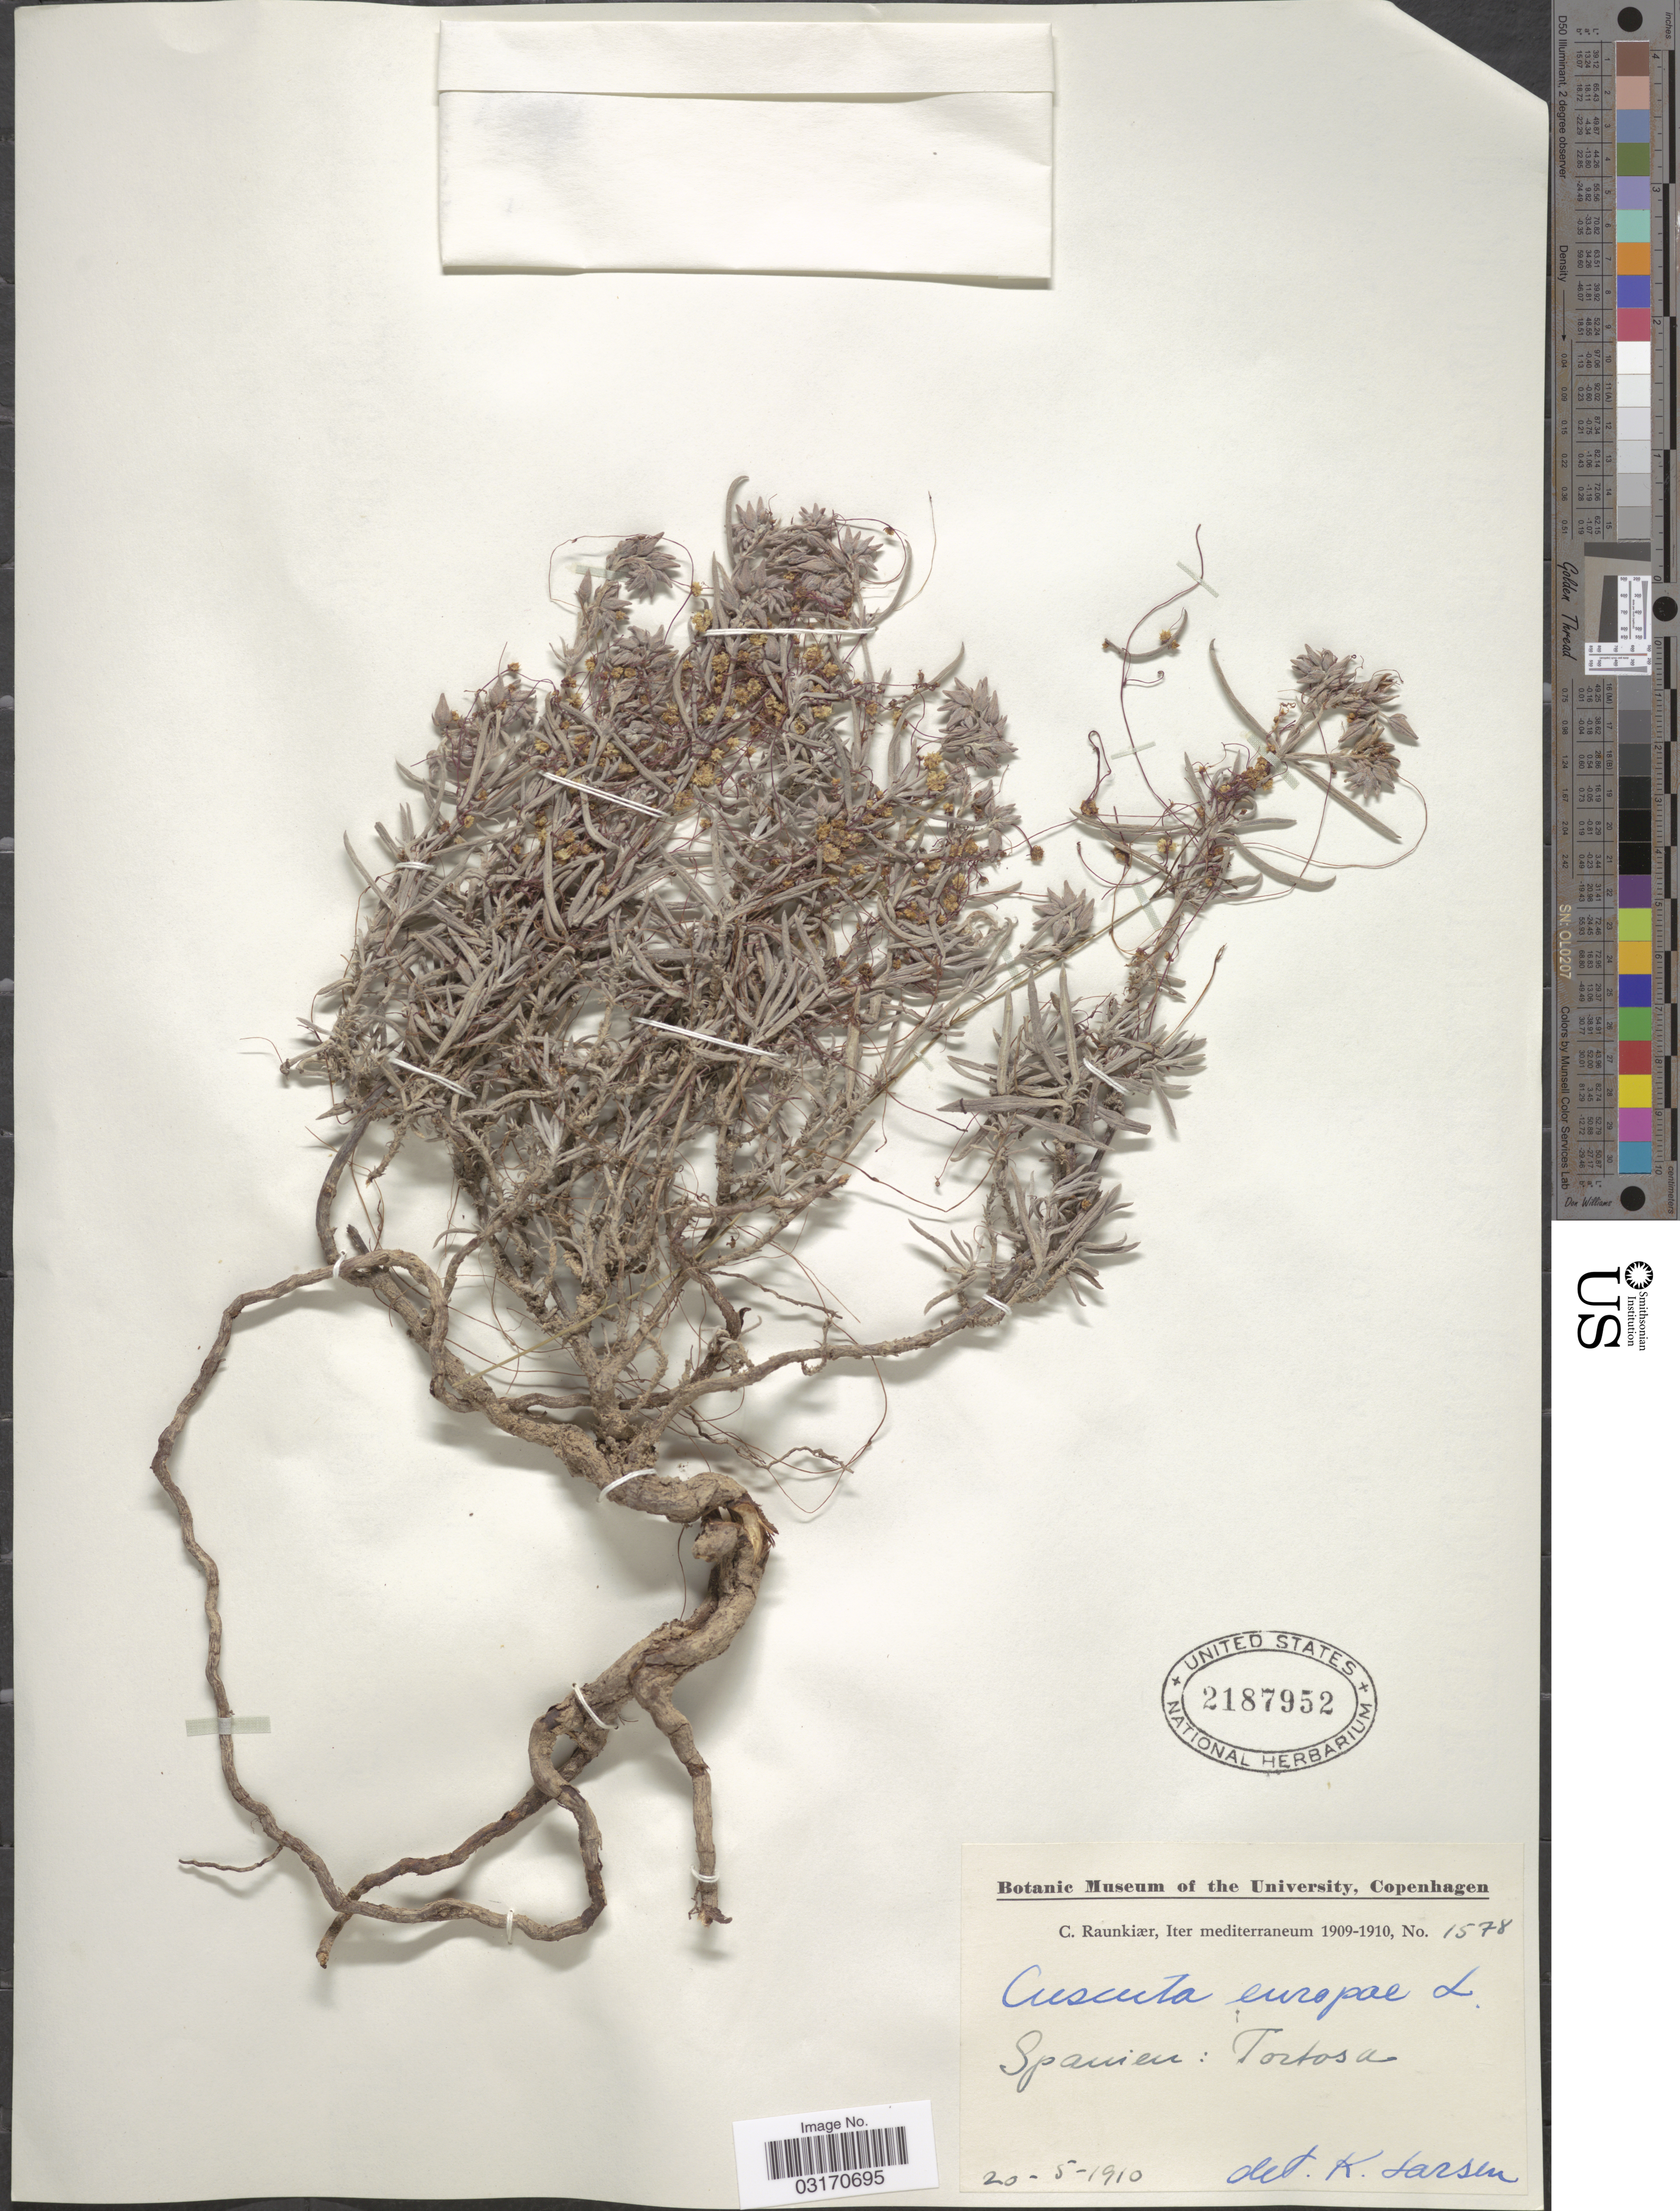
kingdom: Plantae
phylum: Tracheophyta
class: Magnoliopsida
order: Solanales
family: Convolvulaceae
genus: Cuscuta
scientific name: Cuscuta europaea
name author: L.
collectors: C. Raunkiær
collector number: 1578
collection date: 1910-05-20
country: Spain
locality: Mediterraneum. Spanien: Tortosa.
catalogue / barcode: US 2187952